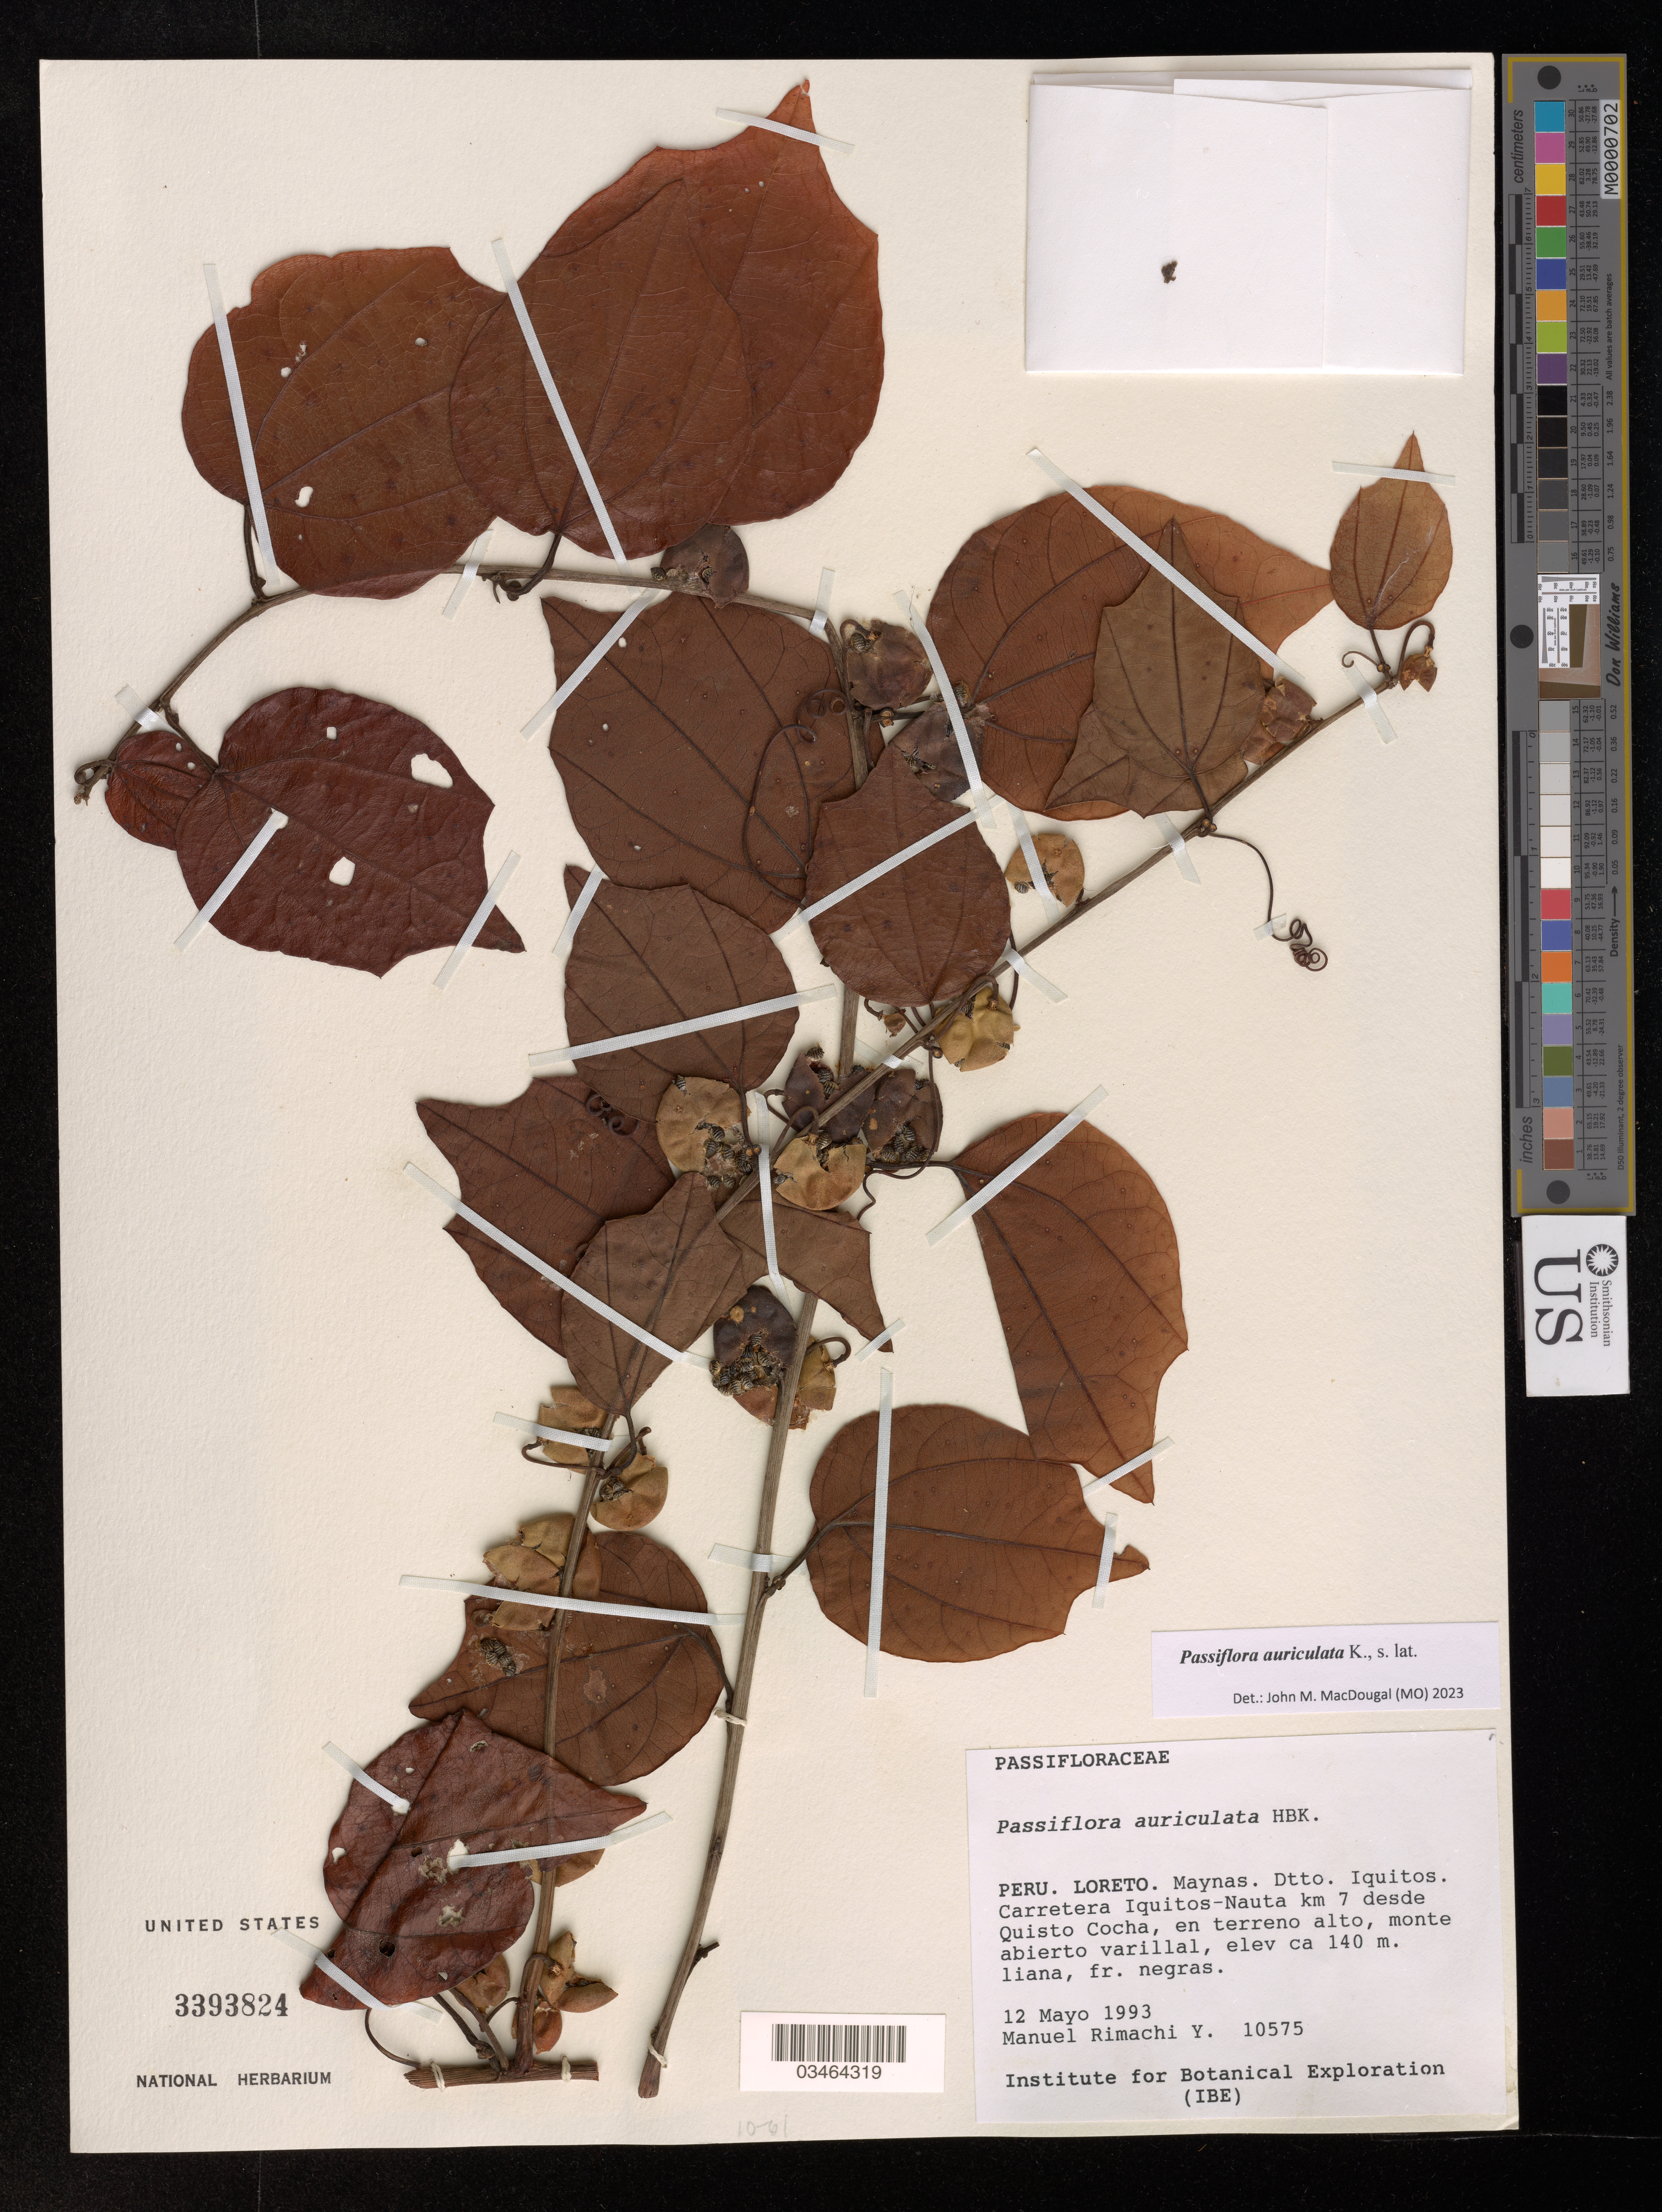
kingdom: Plantae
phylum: Tracheophyta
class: Magnoliopsida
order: Malpighiales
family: Passifloraceae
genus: Passiflora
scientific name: Passiflora auriculata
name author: Kunth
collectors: M. Rimachi Y.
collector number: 10575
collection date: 1993-05-12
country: Peru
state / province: Loreto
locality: Maynas. Dtto. Iquitos. Carretera Iquitos-Nauta km 7 desde Quisto Cocha, en terreno alto.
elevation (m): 140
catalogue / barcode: US 3393824